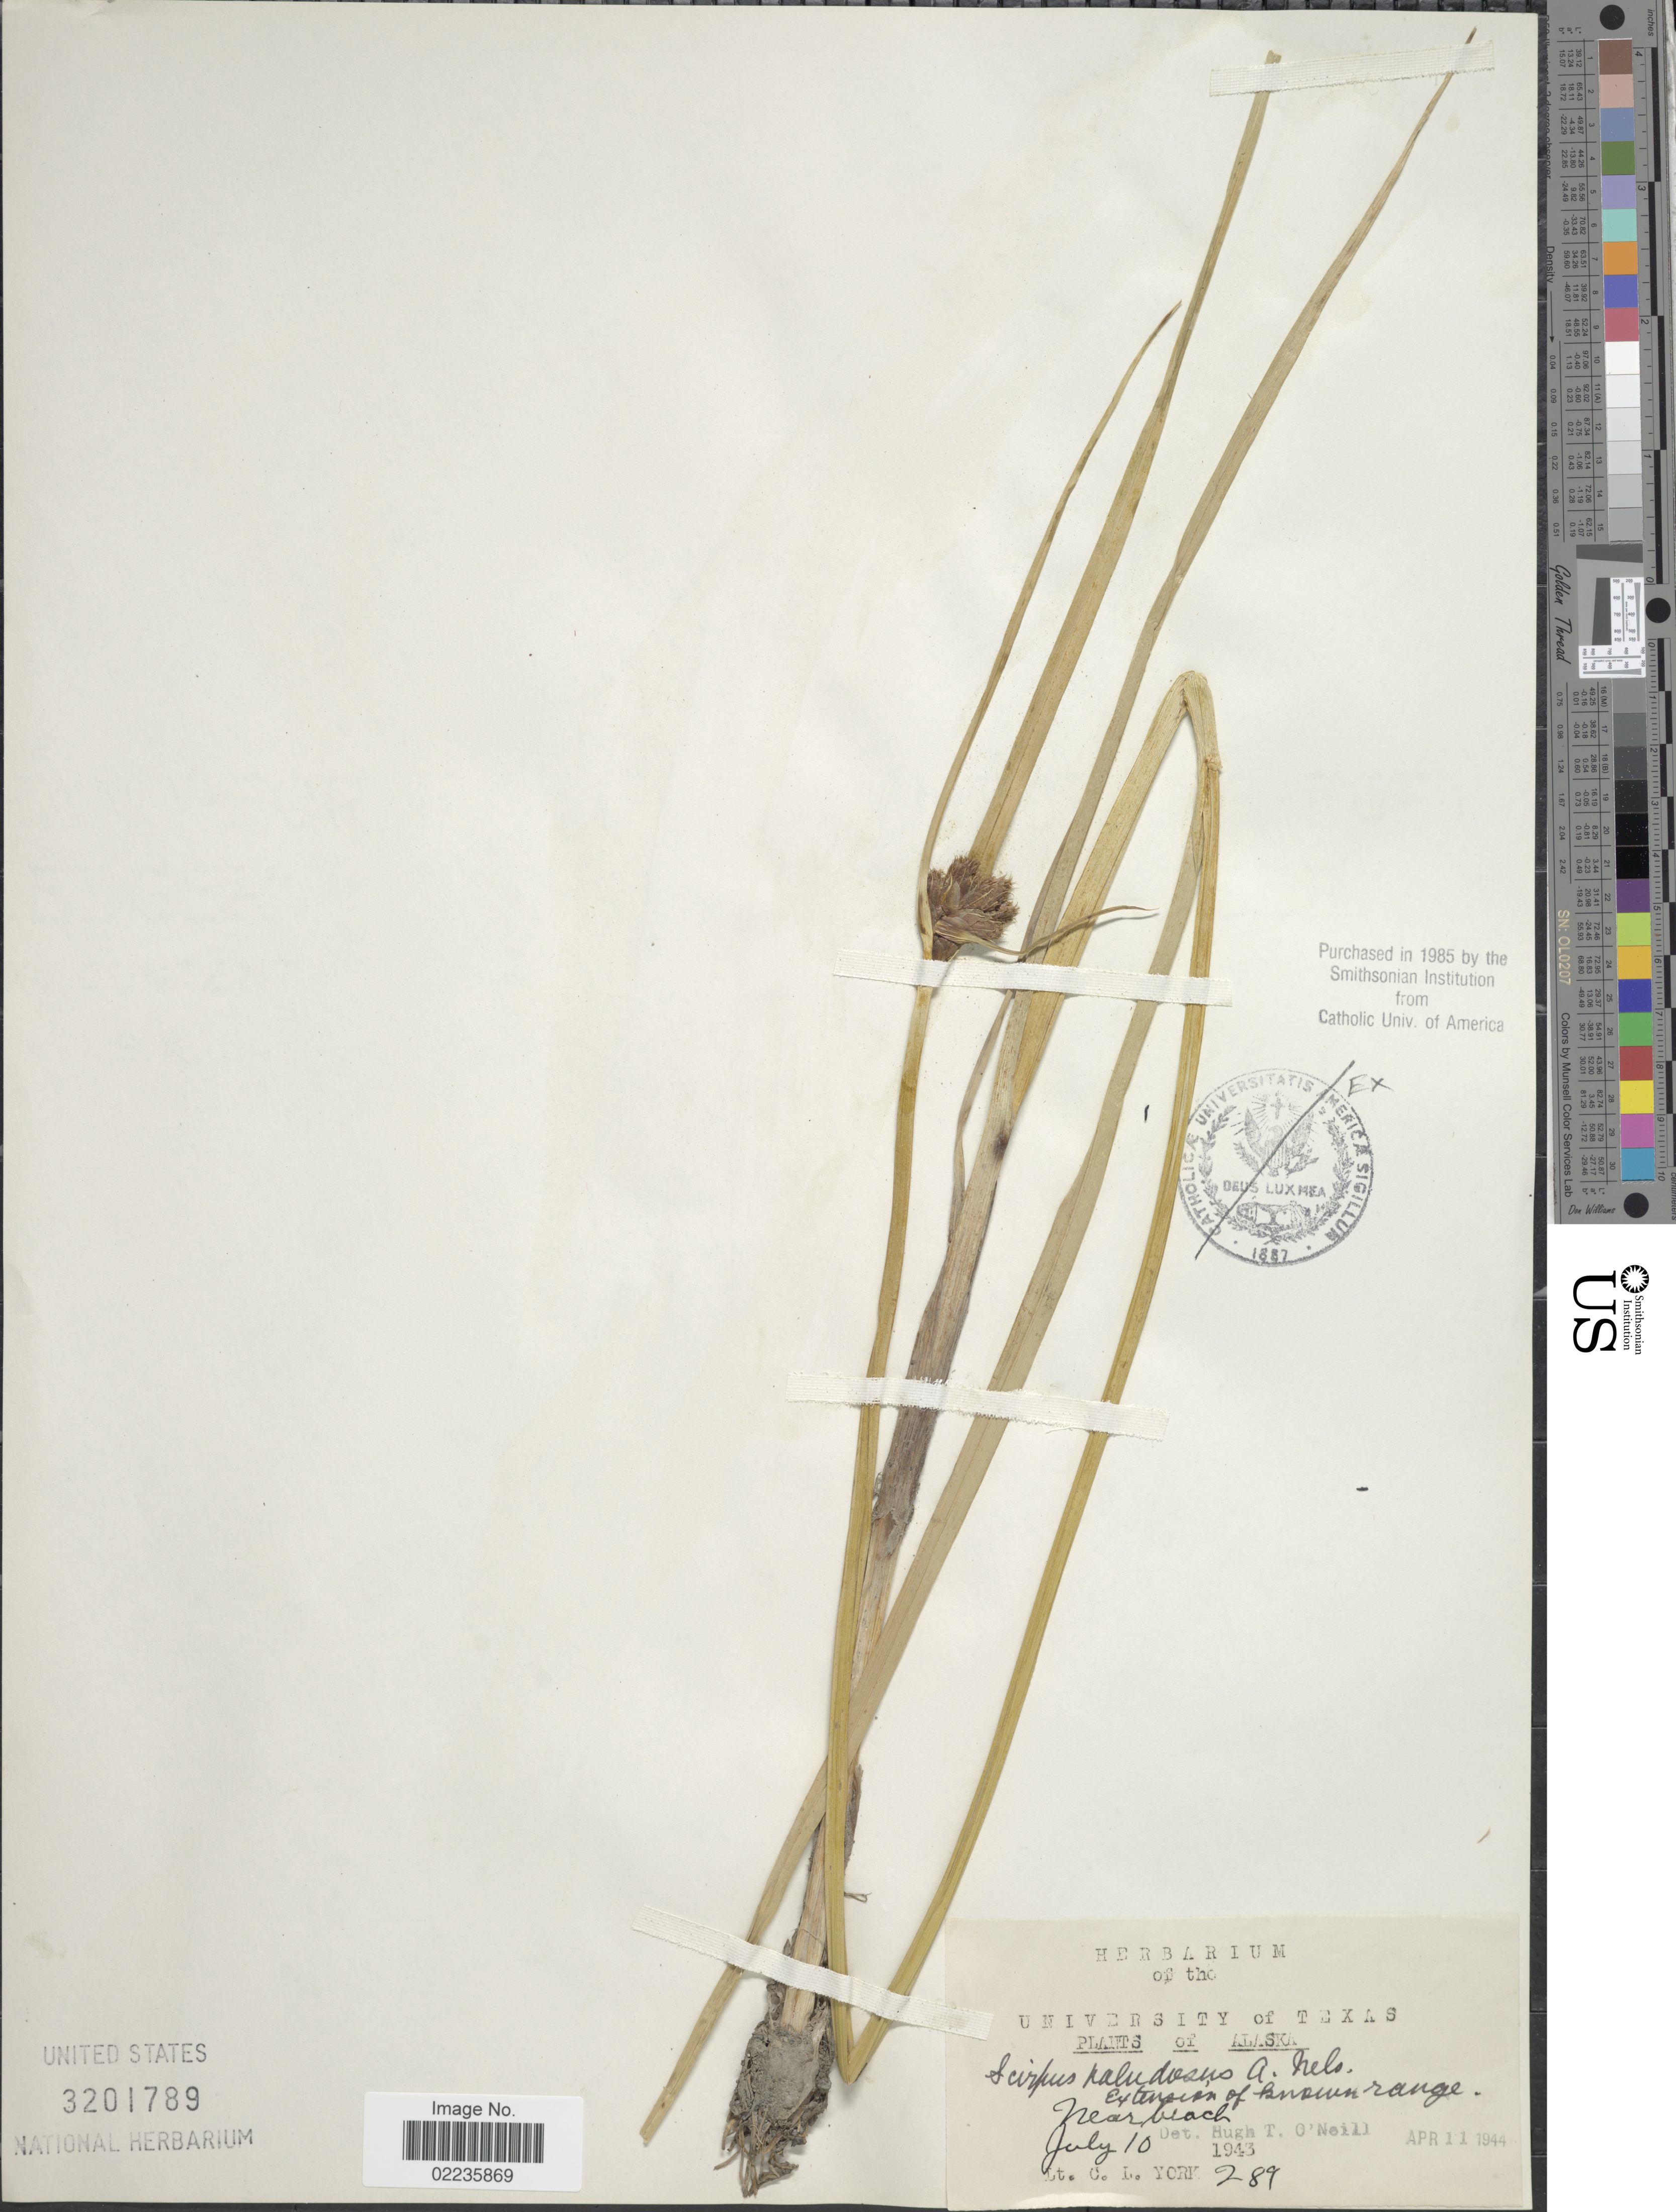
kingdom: Plantae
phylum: Tracheophyta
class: Liliopsida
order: Poales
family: Cyperaceae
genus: Bolboschoenus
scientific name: Bolboschoenus maritimus subsp. paludosus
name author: (A. Nelson) T. Koyama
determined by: Strong, M. T., (US), Smithsonian Institution - National Museum of Natural History (UNITED STATES)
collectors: C. L. York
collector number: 289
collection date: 1943-07-10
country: United States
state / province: Alaska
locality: Extension of knonen range. Near beach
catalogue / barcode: US 3201789